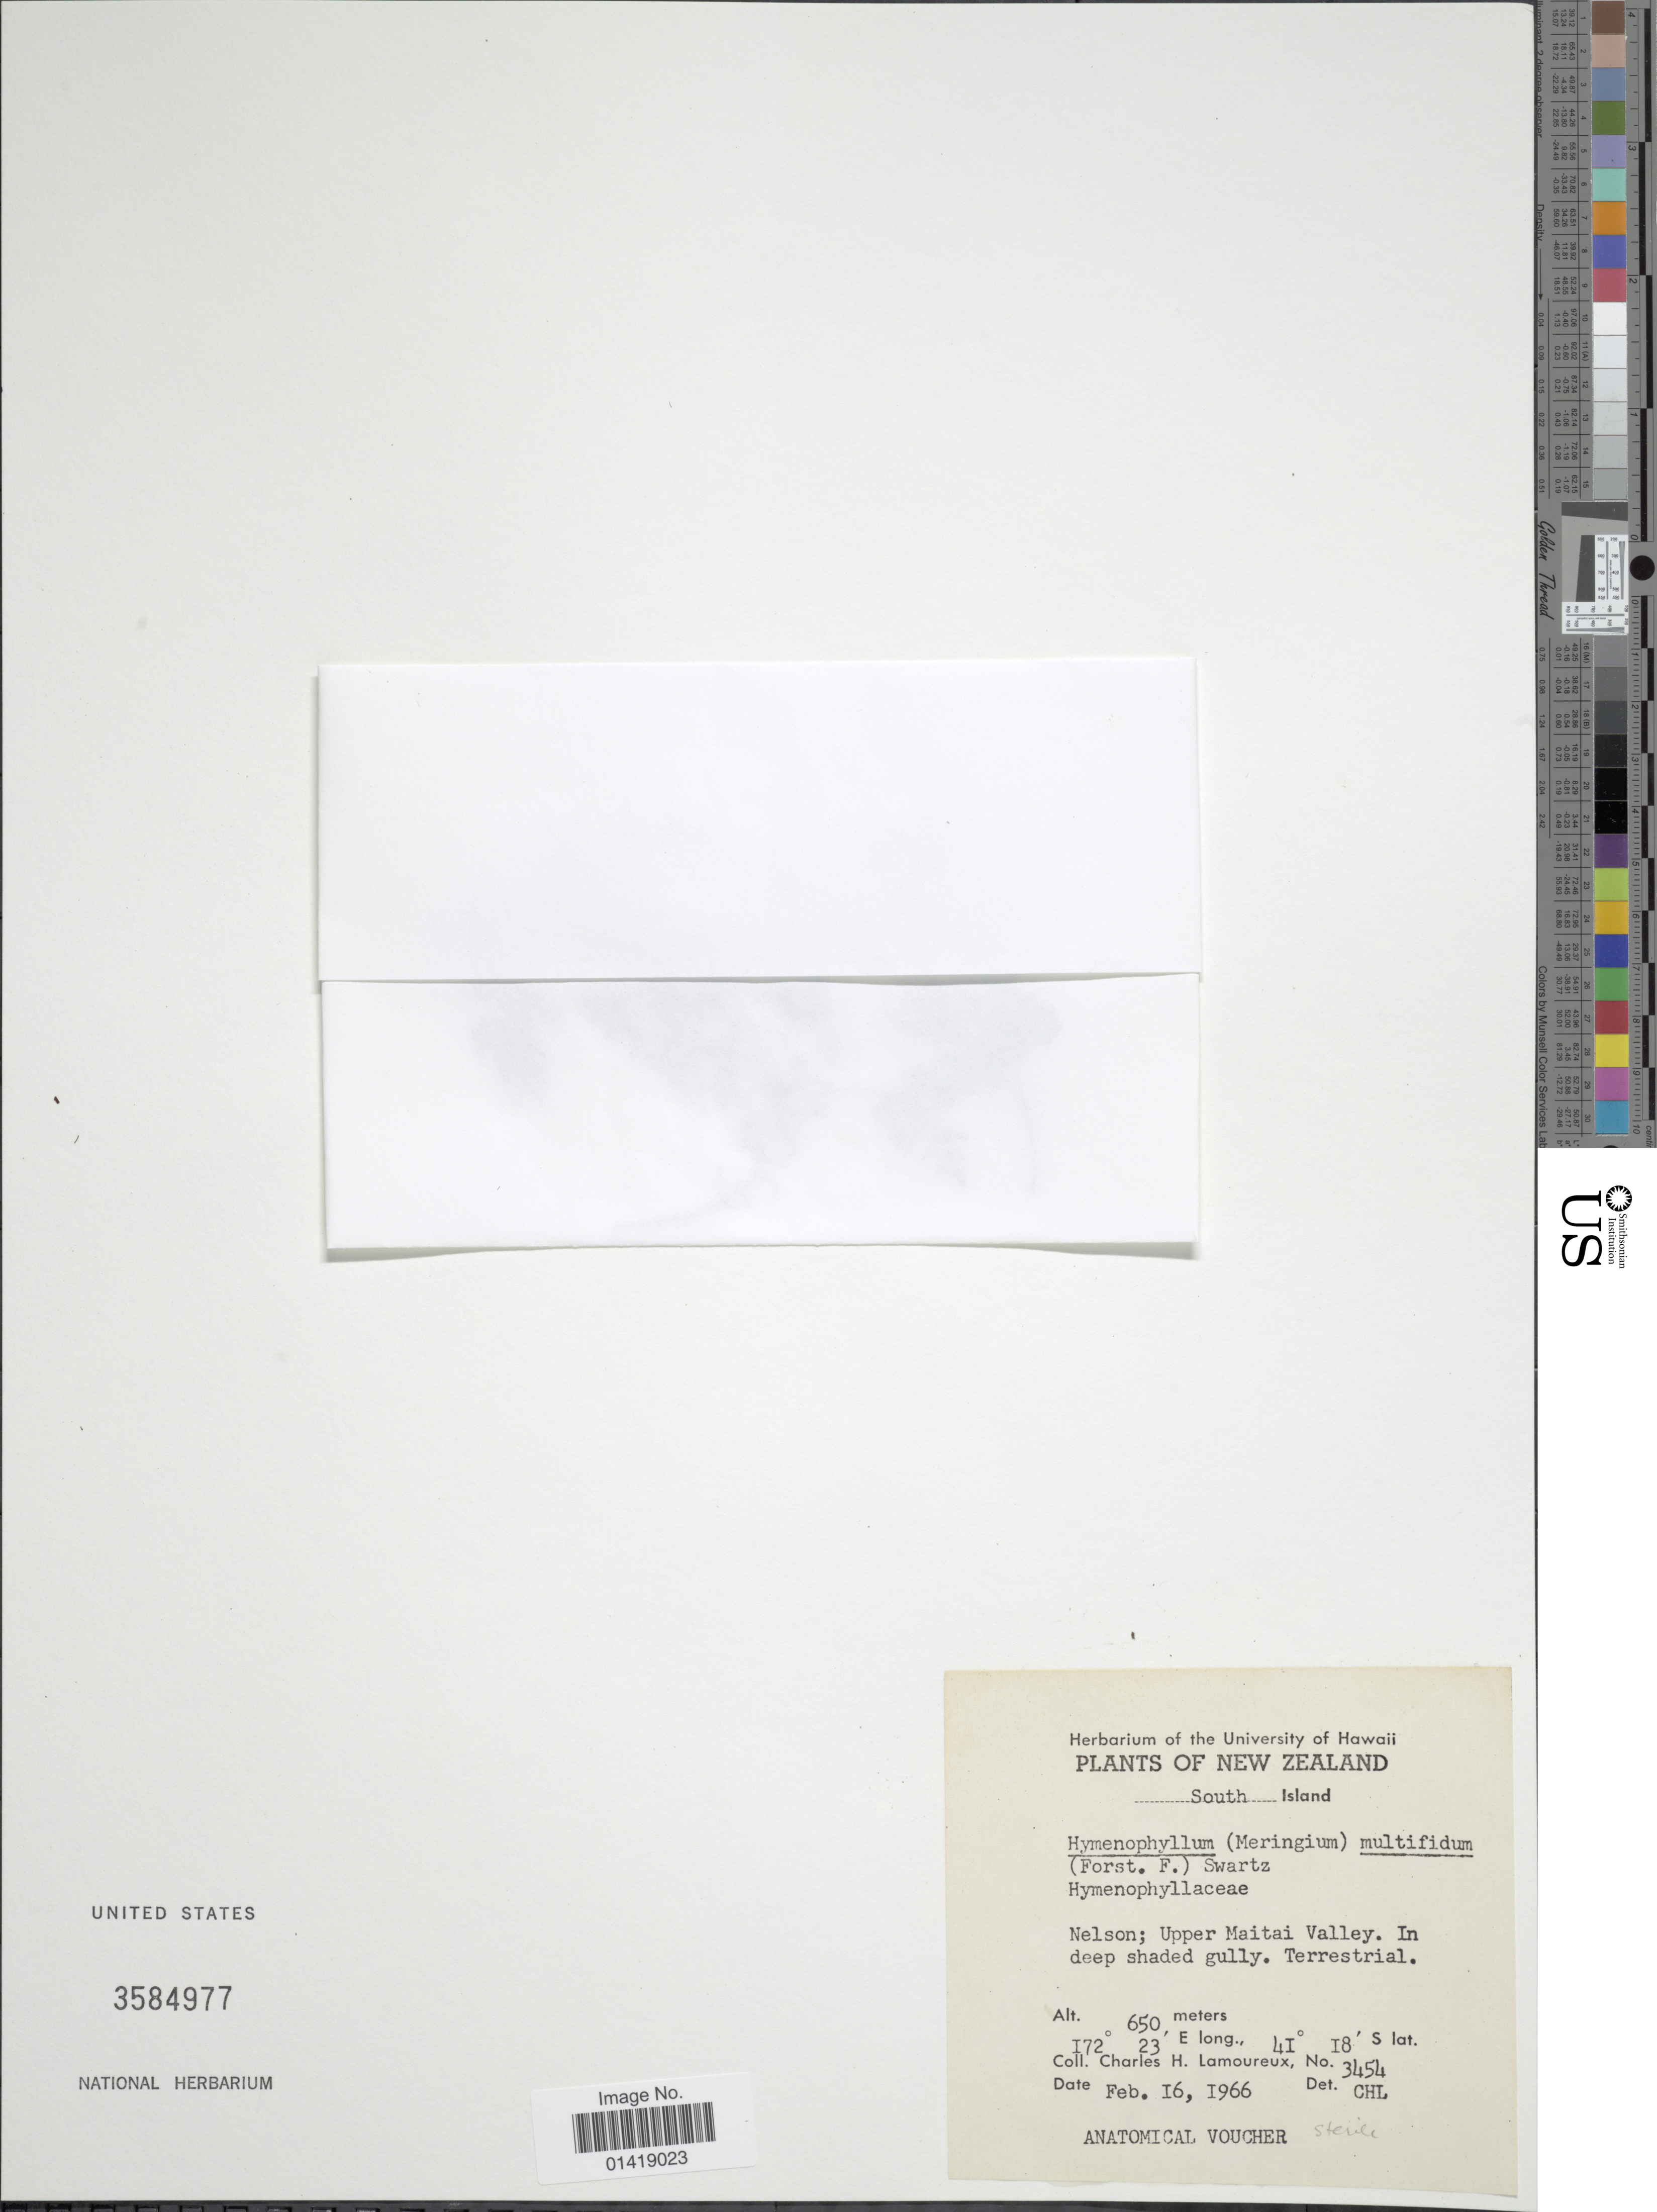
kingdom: Plantae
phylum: Tracheophyta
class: Polypodiopsida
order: Hymenophyllales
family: Hymenophyllaceae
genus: Hymenophyllum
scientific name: Hymenophyllum multifidum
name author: (G. Forst.) Sw.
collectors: C. H. Lamoureux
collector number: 3454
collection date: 1966-02-16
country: New Zealand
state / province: Nelson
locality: South Island Nelson; upper Maitai valley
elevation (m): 650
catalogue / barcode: US 2584977